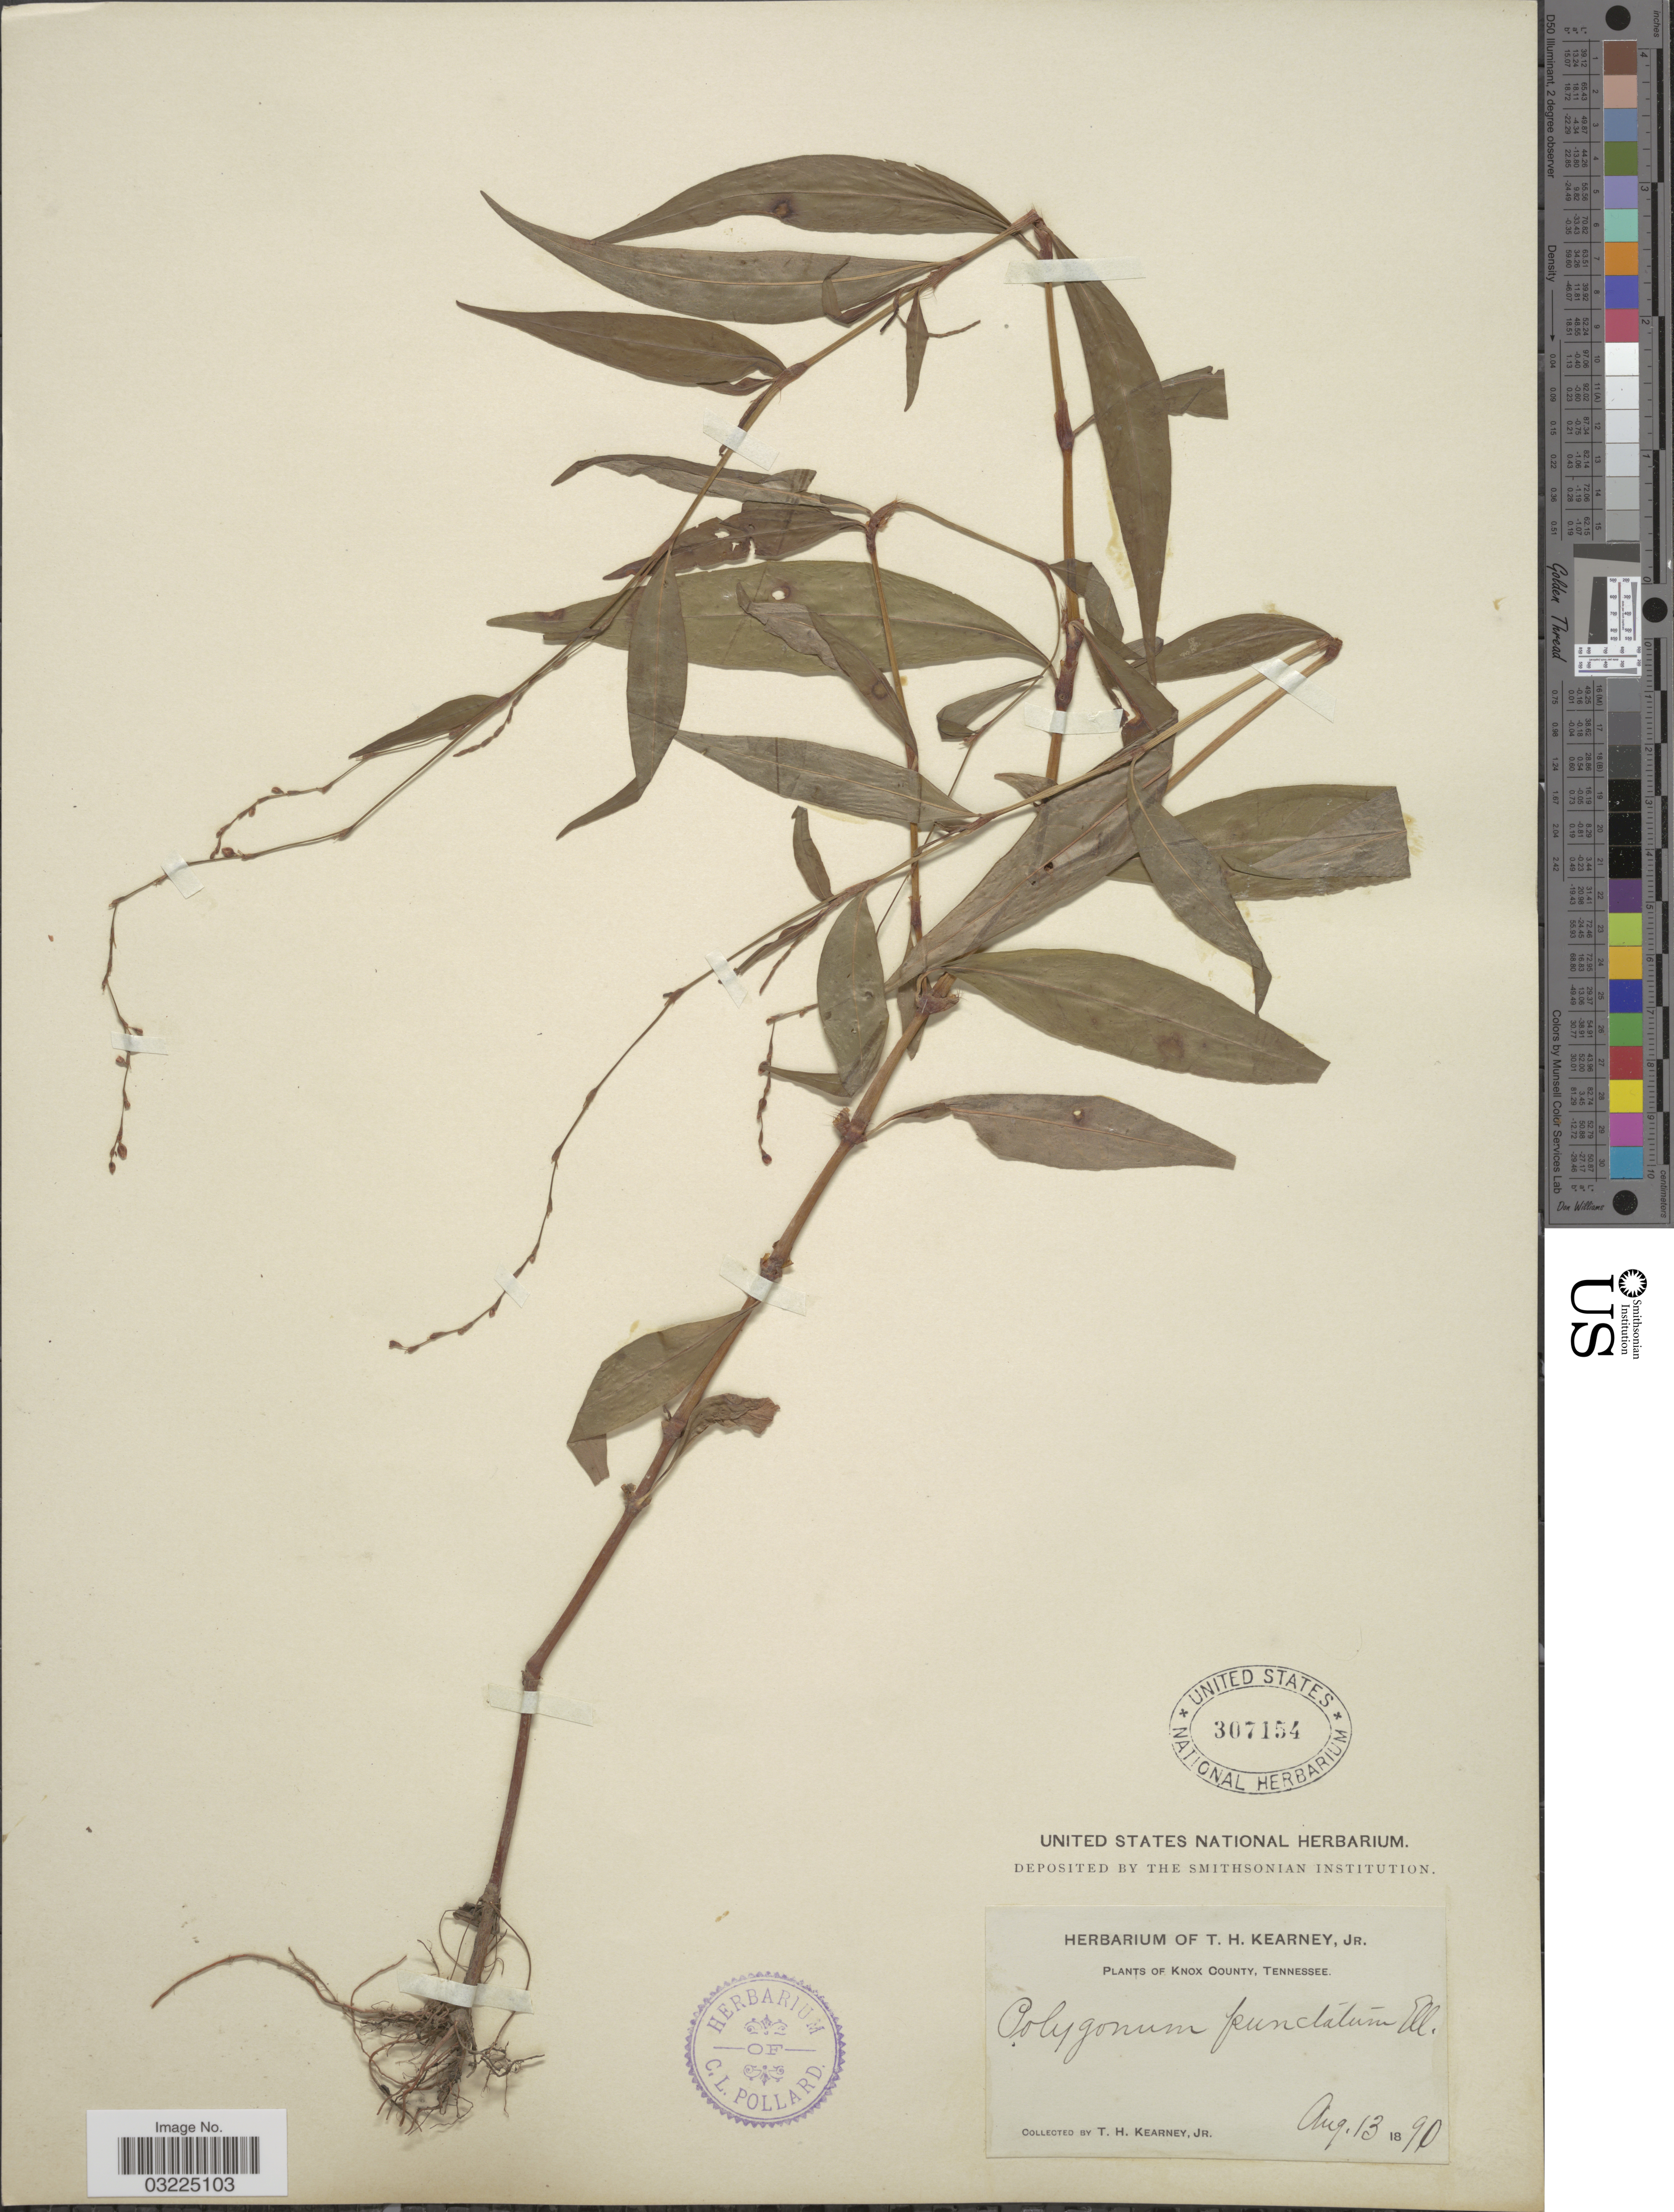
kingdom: Plantae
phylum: Tracheophyta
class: Magnoliopsida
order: Caryophyllales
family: Polygonaceae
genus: Persicaria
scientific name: Persicaria punctata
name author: (Elliott) Small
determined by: Atha, D. E.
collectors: T. H. Kearney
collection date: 1890-08-13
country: United States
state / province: Tennessee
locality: Knox County.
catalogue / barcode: US 307154